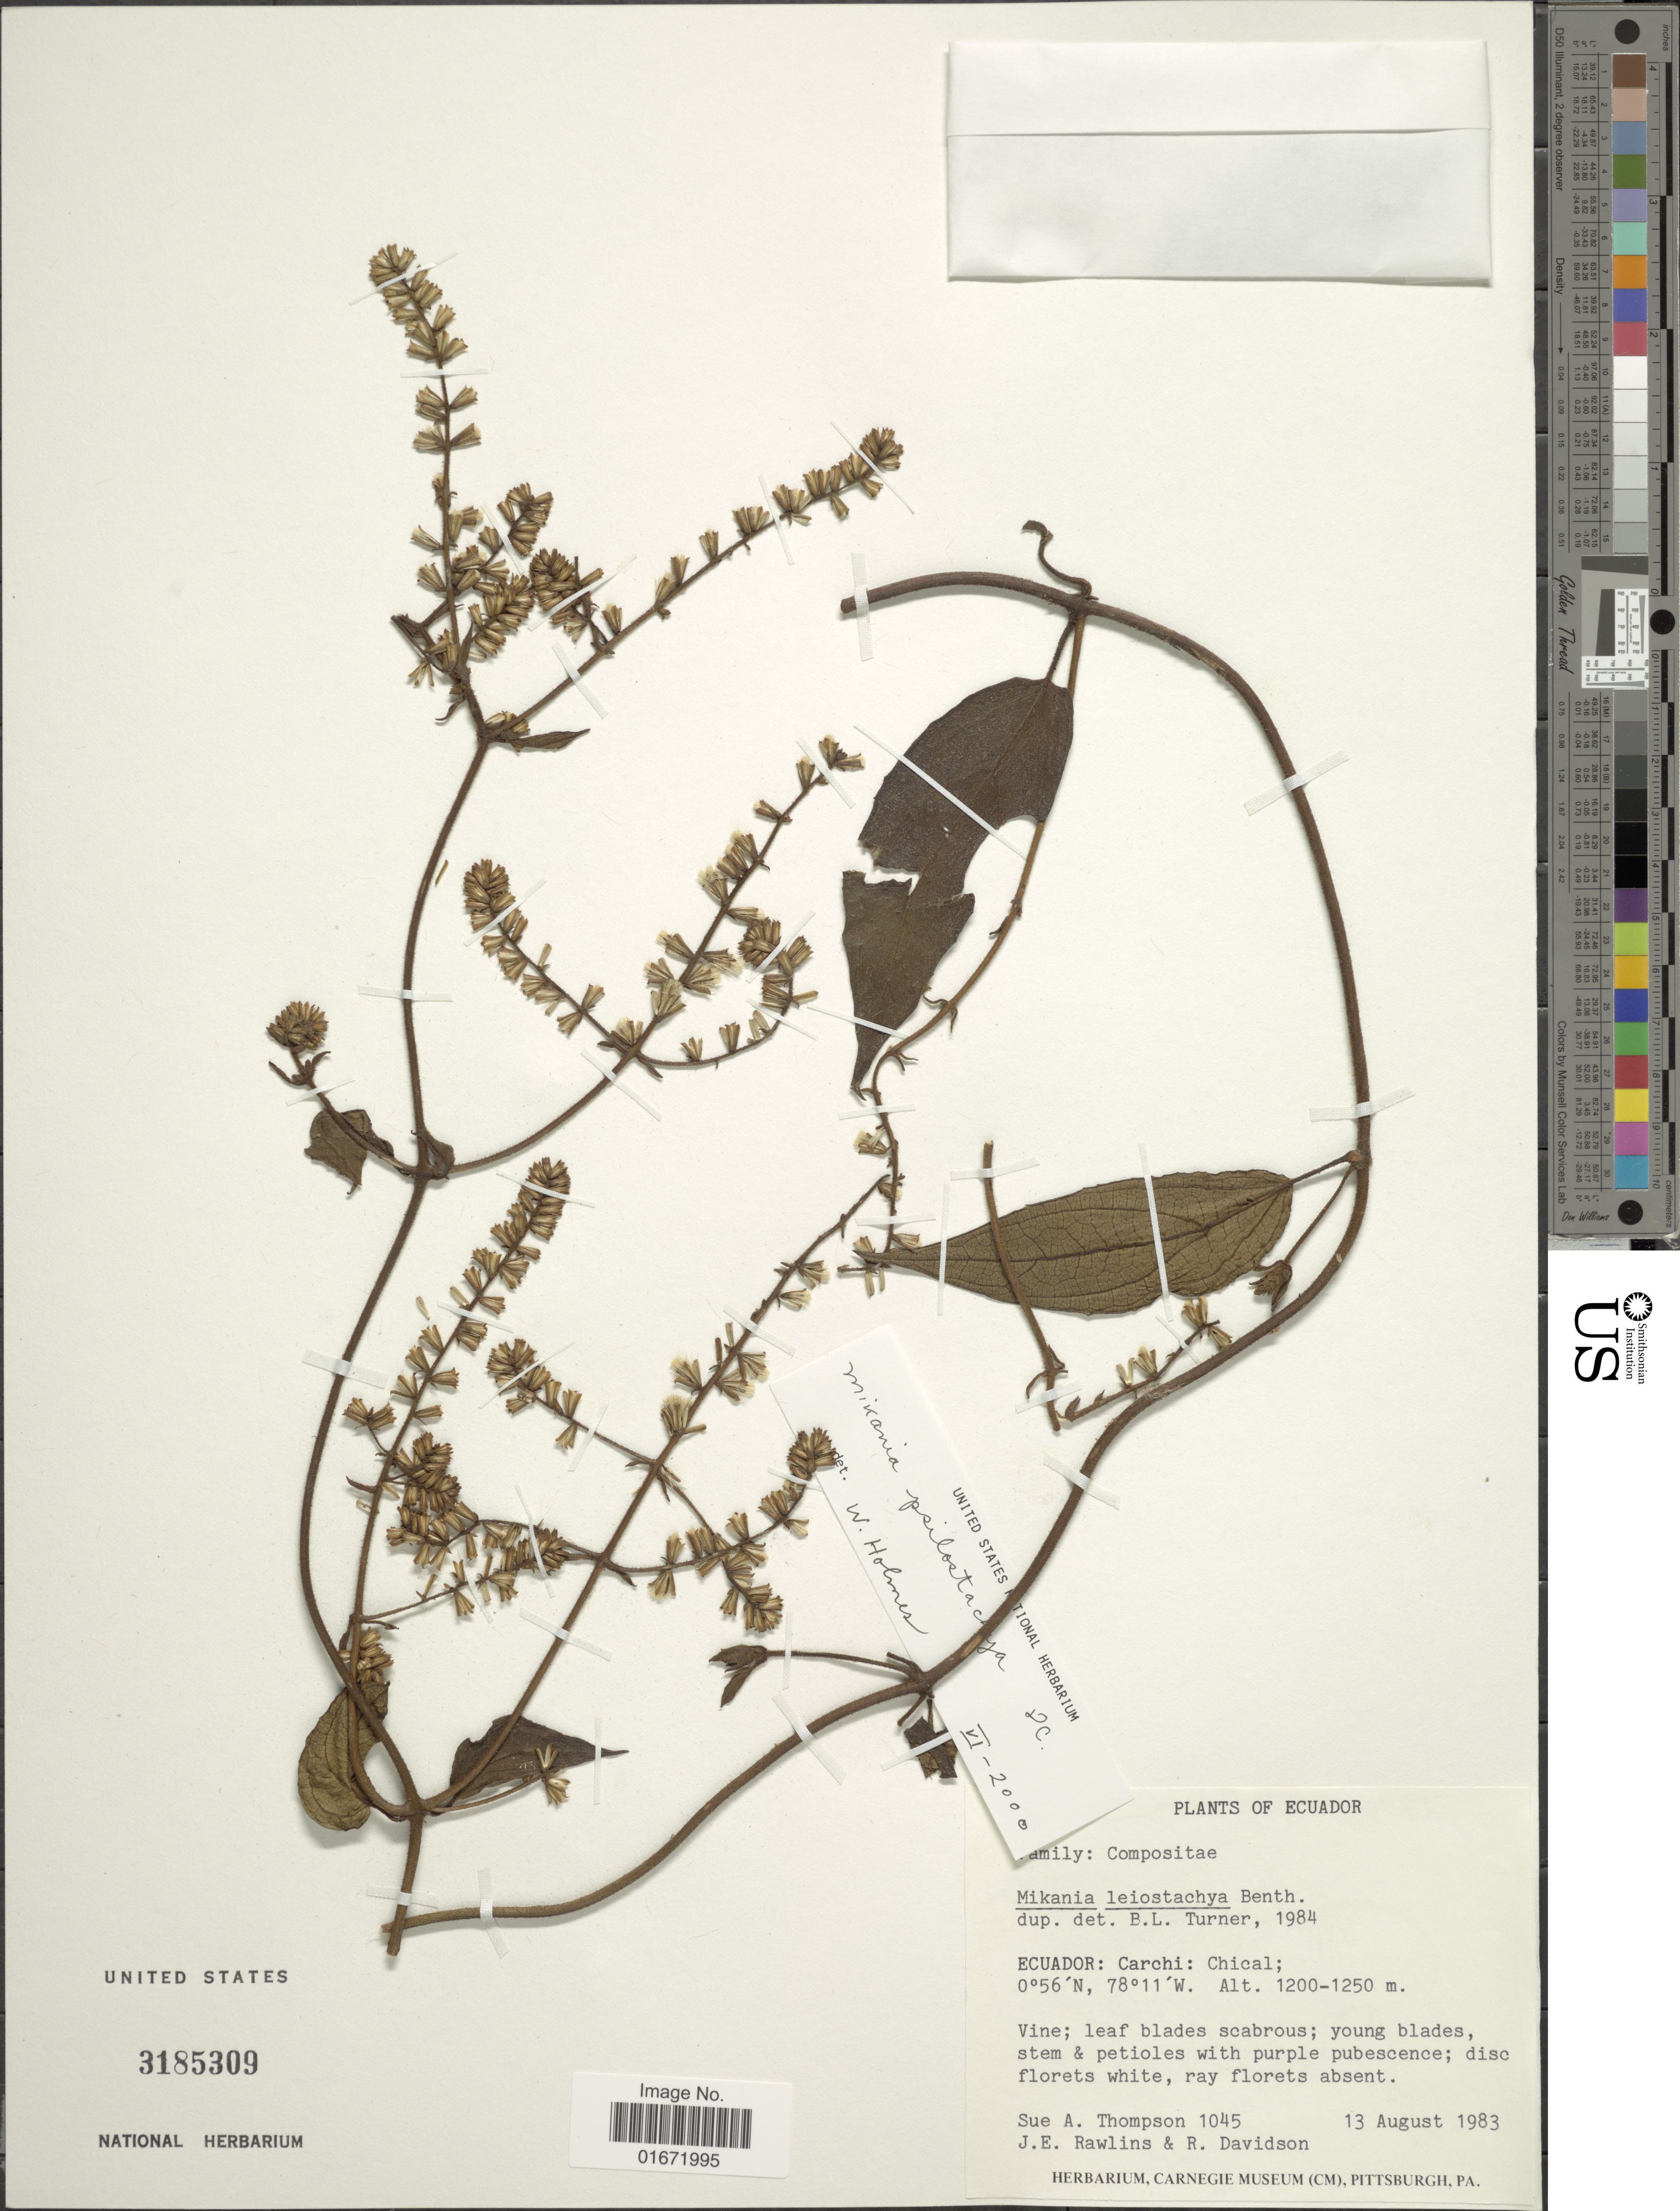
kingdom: Plantae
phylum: Tracheophyta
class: Magnoliopsida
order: Asterales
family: Asteraceae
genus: Mikania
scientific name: Mikania psilostachya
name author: DC.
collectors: S. A. Thompson, J. Rawlins & R. Davidson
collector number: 1045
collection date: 1983-08-13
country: Ecuador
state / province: Carchi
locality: Ecuador: Carchi: Chical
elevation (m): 1200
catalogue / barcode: US 3185309